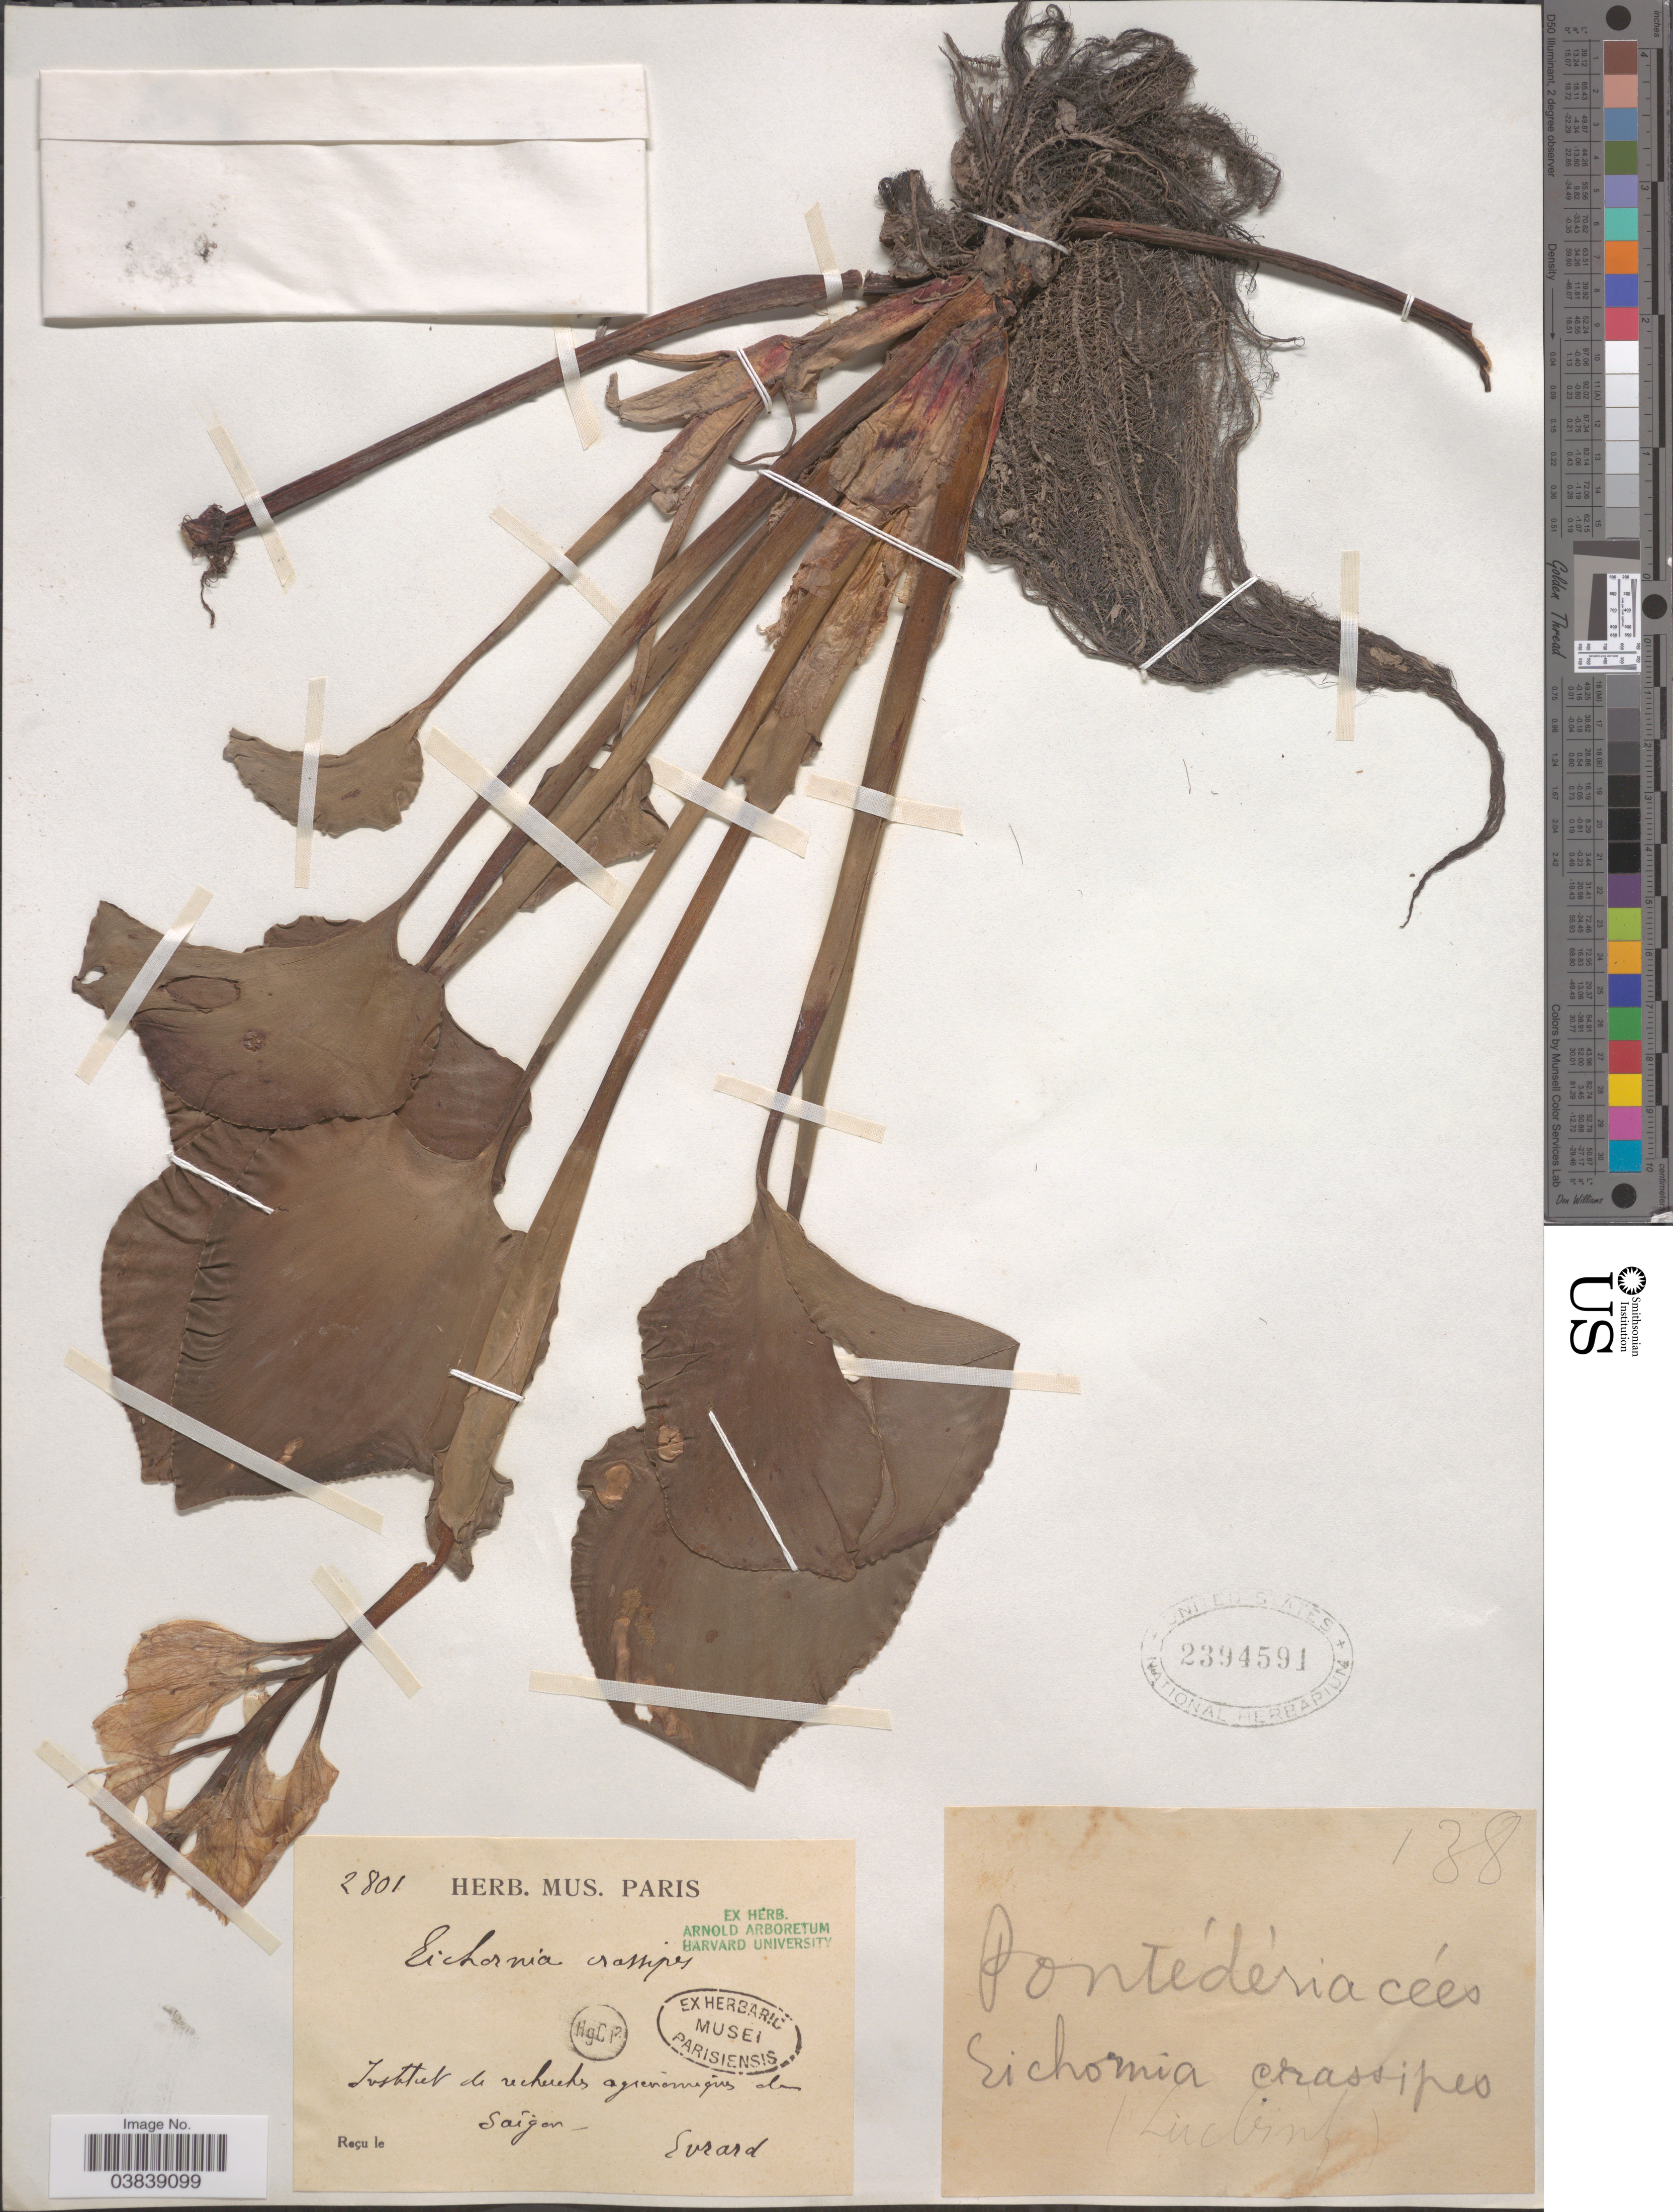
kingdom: Plantae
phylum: Tracheophyta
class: Liliopsida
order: Commelinales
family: Pontederiaceae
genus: Eichhornia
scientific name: Eichhornia crassipes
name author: (Mart.) Solms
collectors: Evrard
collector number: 2801/138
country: Vietnam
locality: Saïgon.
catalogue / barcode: US 2394591